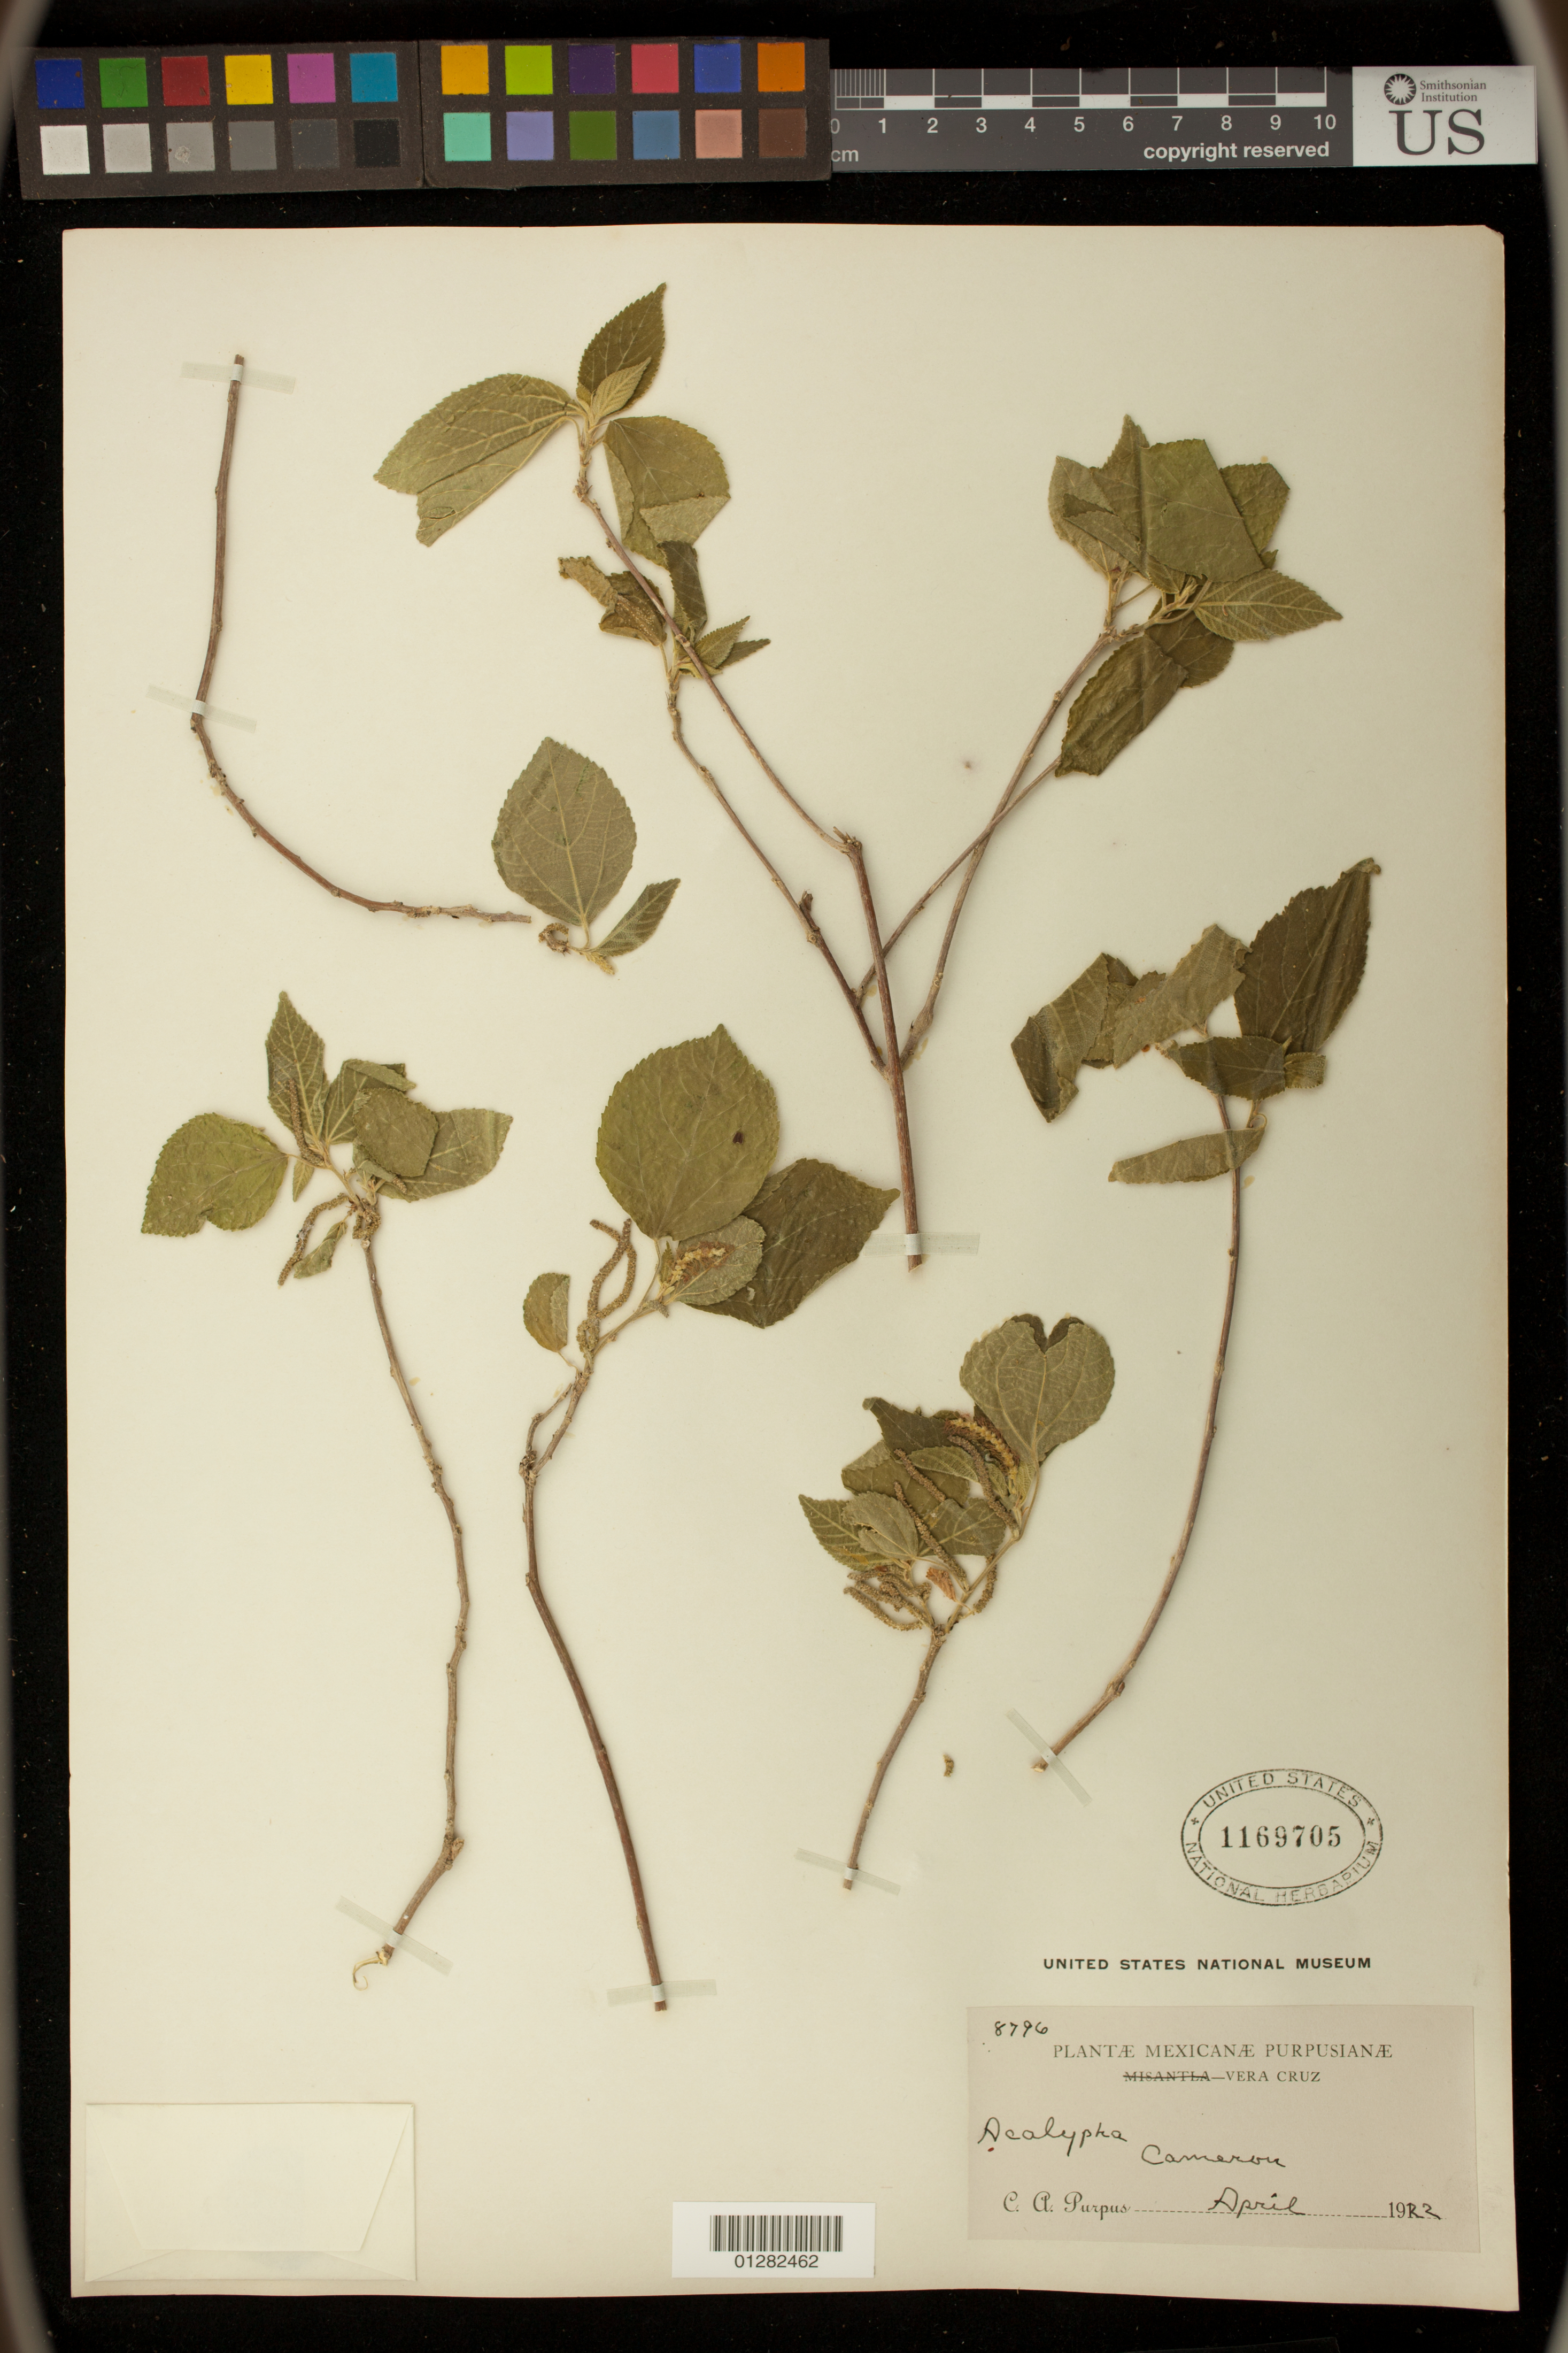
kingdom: Plantae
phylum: Tracheophyta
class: Magnoliopsida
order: Malpighiales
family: Euphorbiaceae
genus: Acalypha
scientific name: Acalypha schiedeana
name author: Schltdl.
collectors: C. G. Pringle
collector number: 8796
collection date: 1922-04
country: Mexico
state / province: Veracruz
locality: Cameron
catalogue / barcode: US 1169705